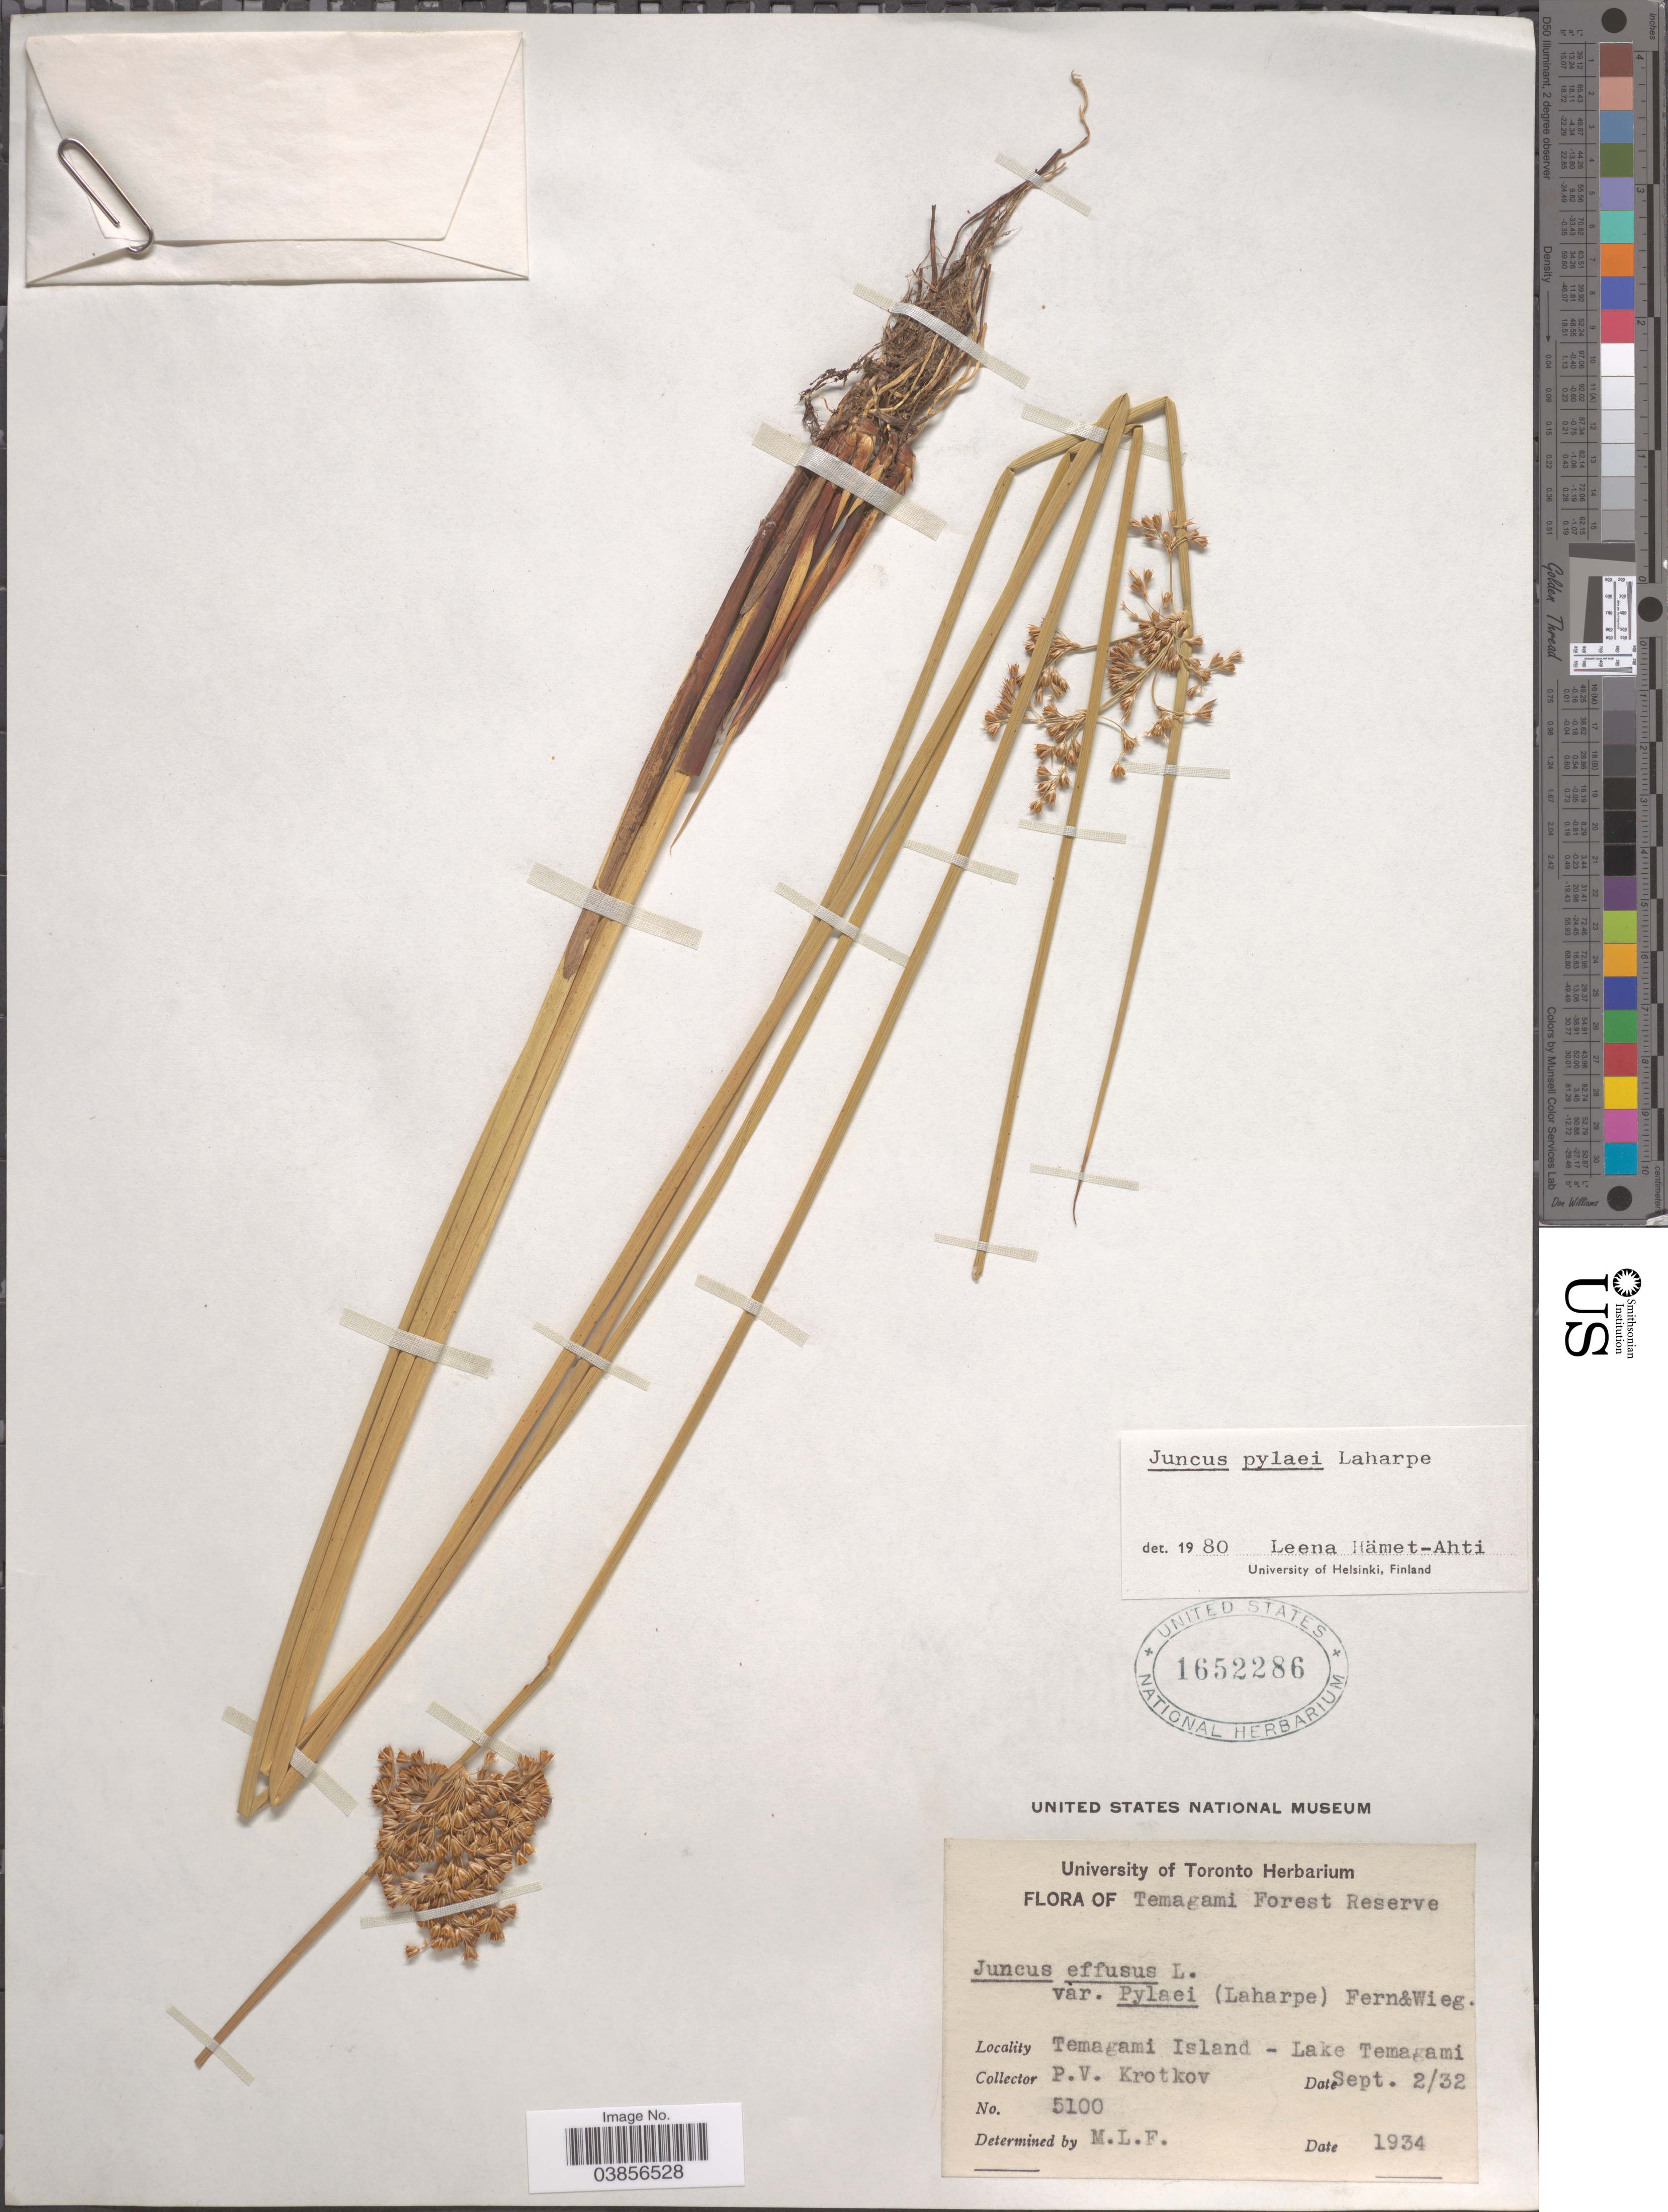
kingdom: Plantae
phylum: Tracheophyta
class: Liliopsida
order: Poales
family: Juncaceae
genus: Juncus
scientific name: Juncus pylaei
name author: Laharpe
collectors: P. V. Krotkov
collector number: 5100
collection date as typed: Transcribed d/m/y: 2/9/32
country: Canada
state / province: Ontario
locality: Temagami Forest Reserve. Temagami Island - Lake Temagami.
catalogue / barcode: US 1652286